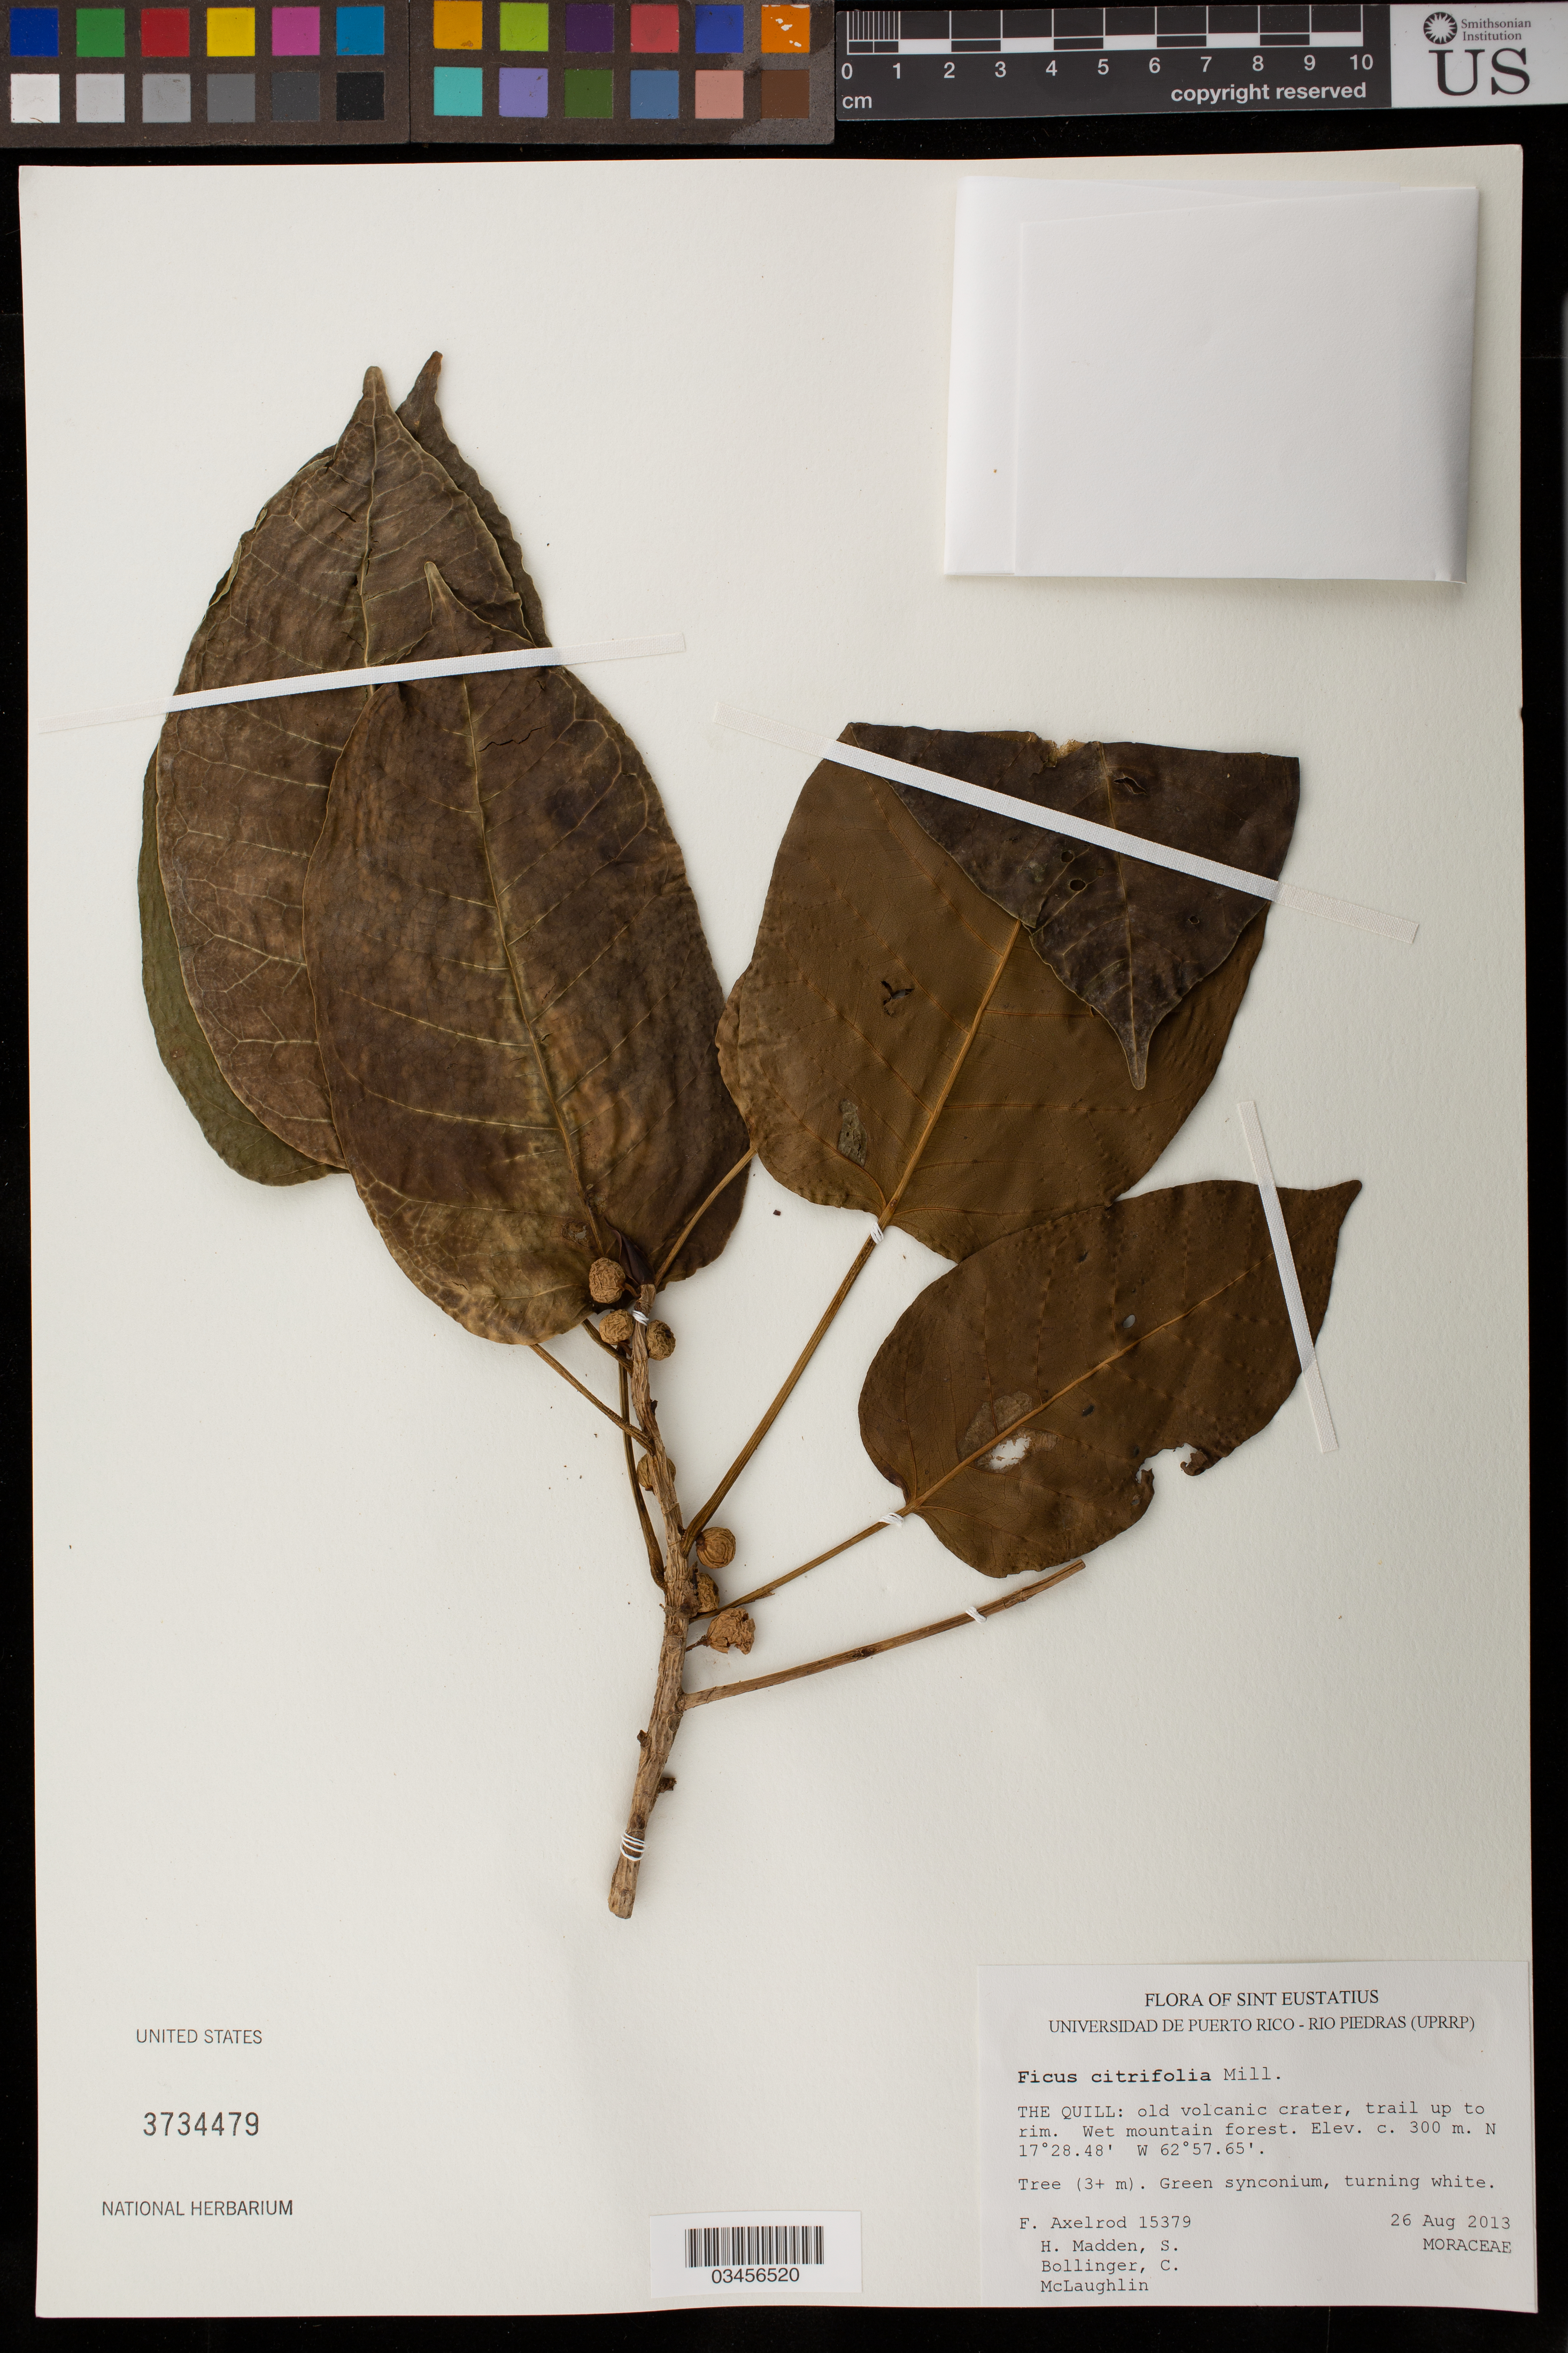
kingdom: Plantae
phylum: Tracheophyta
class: Magnoliopsida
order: Caryophyllales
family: Polygonaceae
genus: Fallopia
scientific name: Fallopia convolvulus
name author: (L.) Á. Löve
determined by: Kim, Sang-Tae; Park, Chong-wook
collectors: A. L. Moldenke & H. N. Moldenke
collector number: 30949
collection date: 1976-07-10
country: United States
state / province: New Jersey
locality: In disturbed fields, Watchung Reservation, Union County.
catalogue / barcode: US 2777765